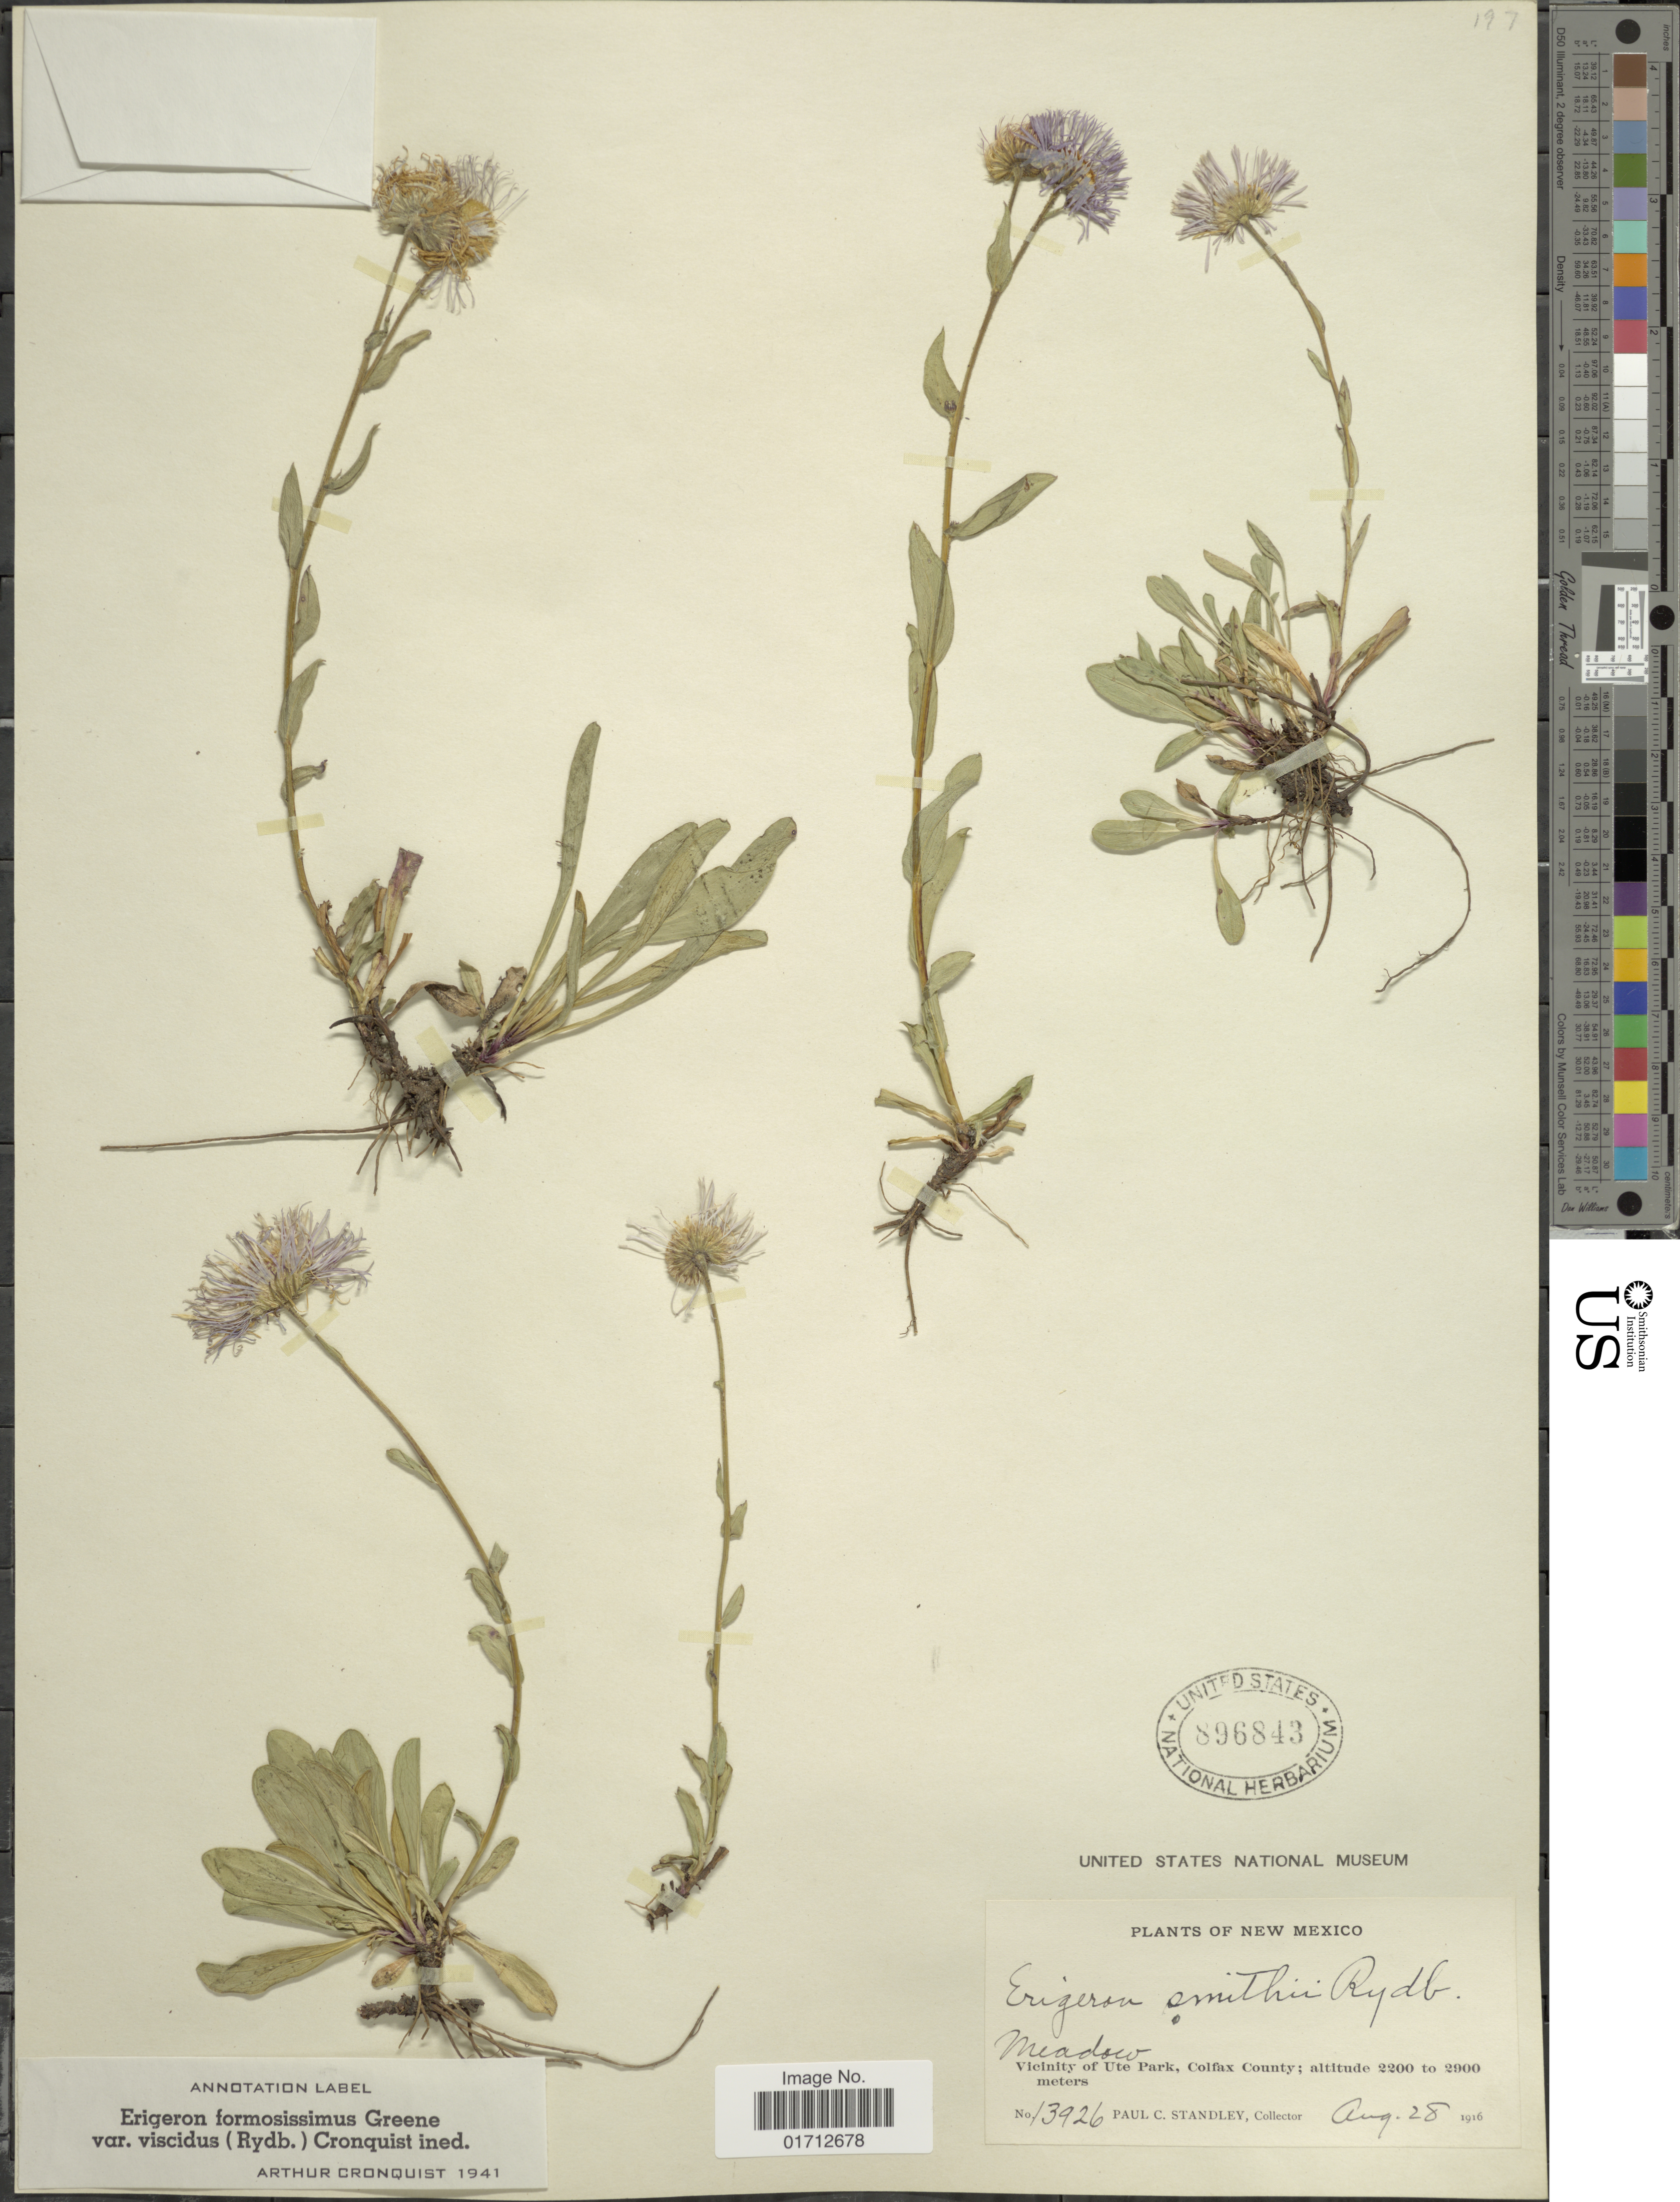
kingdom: Plantae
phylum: Tracheophyta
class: Magnoliopsida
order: Asterales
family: Asteraceae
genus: Erigeron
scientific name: Erigeron formosissimus var. viscidus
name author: (Rydb.) Cronq.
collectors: P. C. Standley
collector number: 13926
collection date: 1916-08-28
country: United States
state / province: New Mexico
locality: Vicinity of Ute Park, Colfax County.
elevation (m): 2200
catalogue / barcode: US 896843